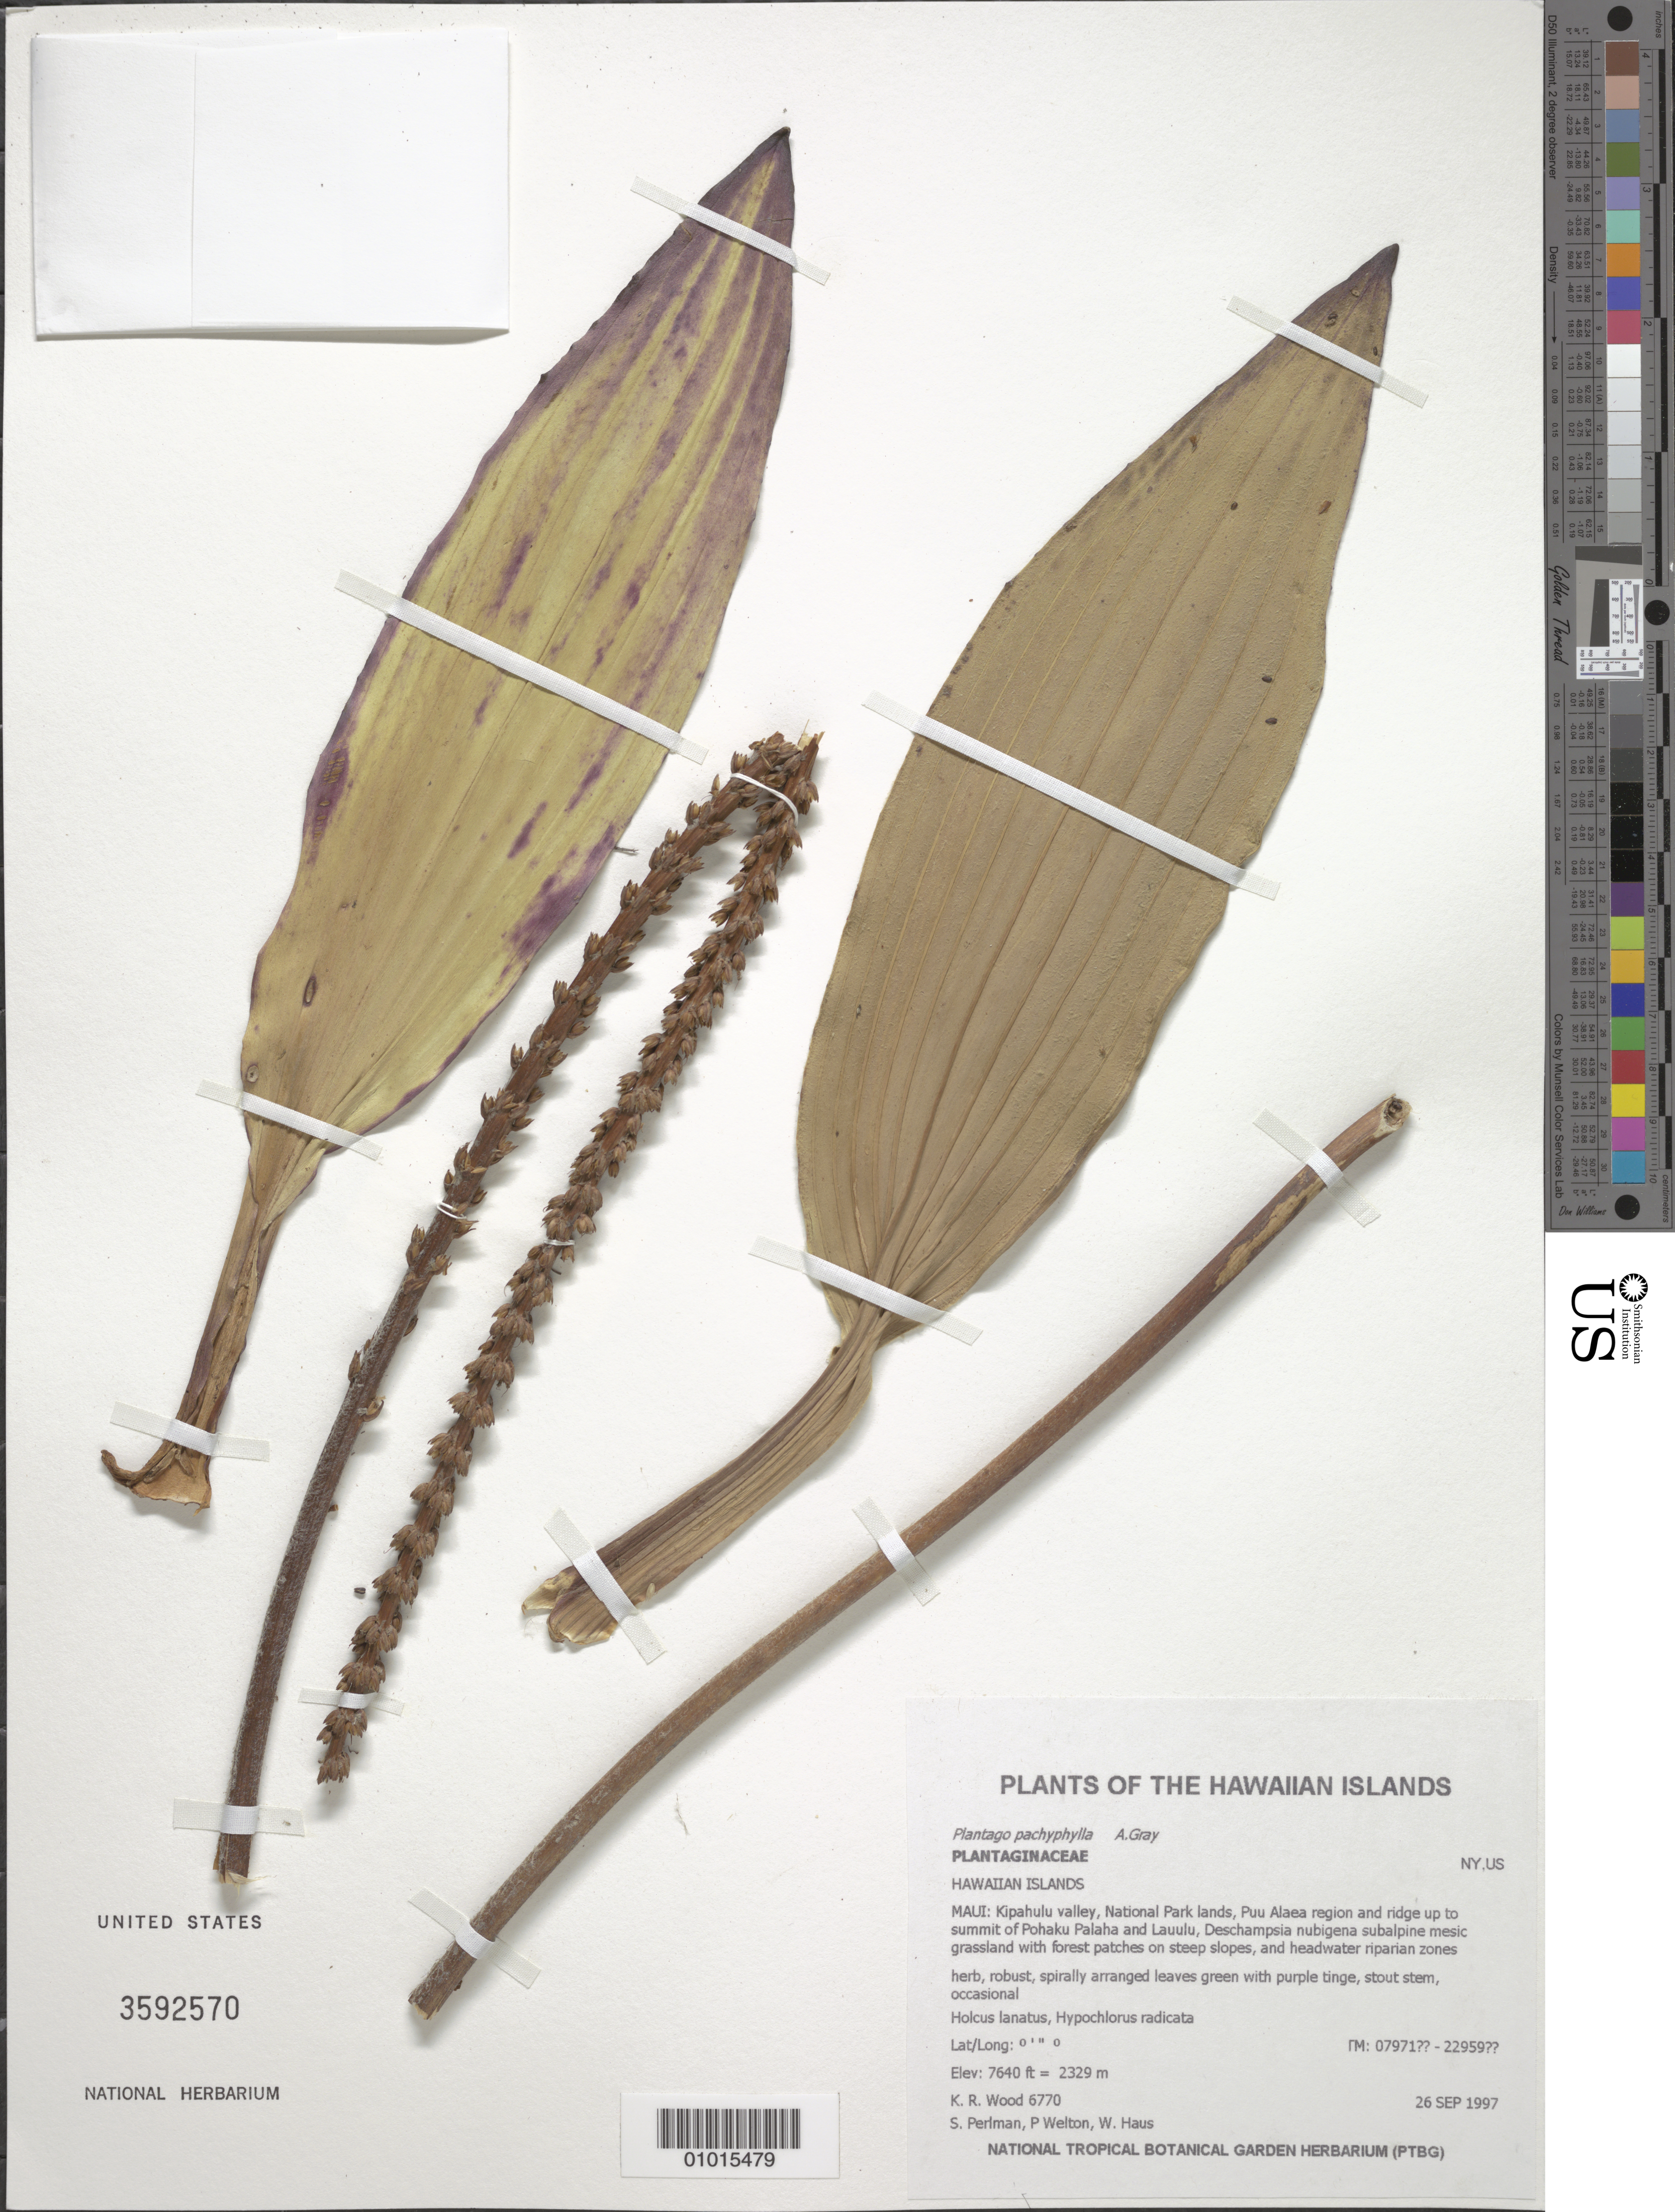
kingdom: Plantae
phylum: Tracheophyta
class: Magnoliopsida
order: Lamiales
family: Plantaginaceae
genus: Plantago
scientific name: Plantago pachyphylla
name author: A. Gray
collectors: K. R. Wood, S. P. Perlman, P. Welton & W. Haus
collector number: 6770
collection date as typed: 26 Sep 1997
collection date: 1997-09-26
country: United States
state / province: Hawaii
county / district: Maui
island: Maui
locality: Kipahulu valley, National Park lands, Puu Alaea region and ridge up to summit of Pohaki Palaha and Lauulu.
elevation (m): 2329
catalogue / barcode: US 3592570